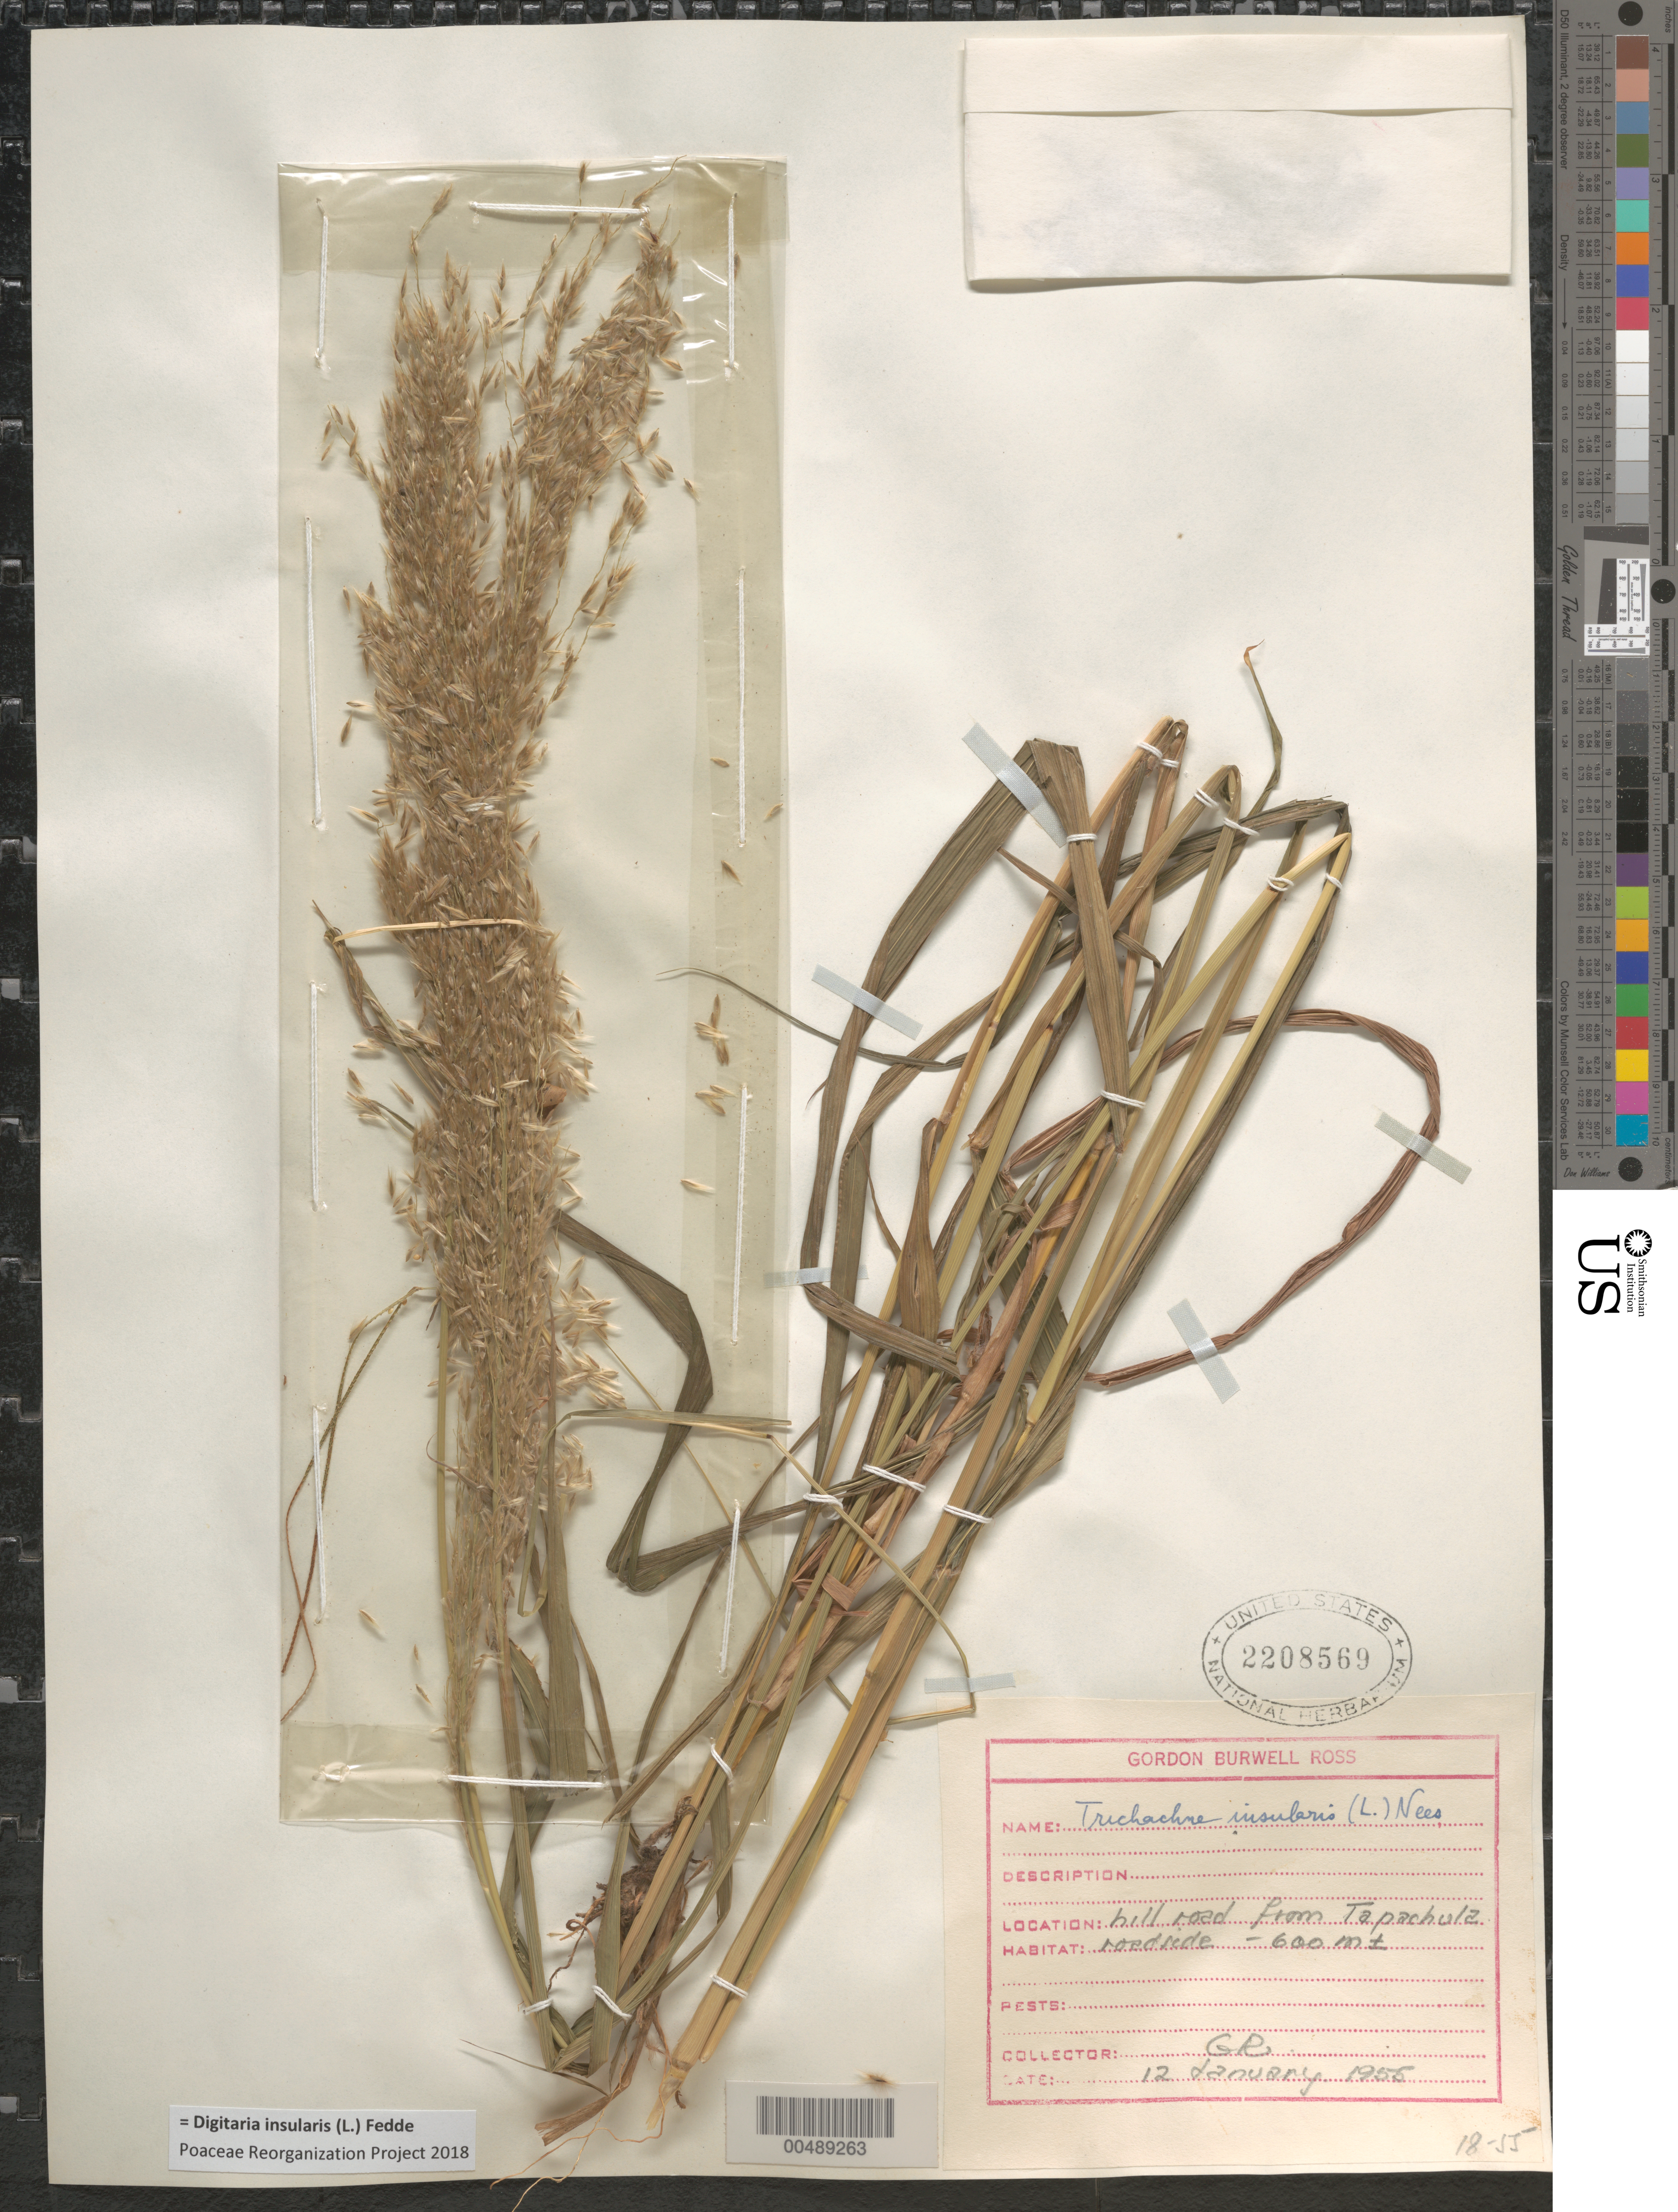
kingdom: Plantae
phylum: Tracheophyta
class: Liliopsida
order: Poales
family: Poaceae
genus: Digitaria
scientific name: Digitaria insularis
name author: (L.) Fedde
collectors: G. B. Ross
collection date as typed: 12 Jan 1955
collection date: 1955-01-12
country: Mexico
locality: Hill rd from Tapachula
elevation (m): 600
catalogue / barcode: US 2208569